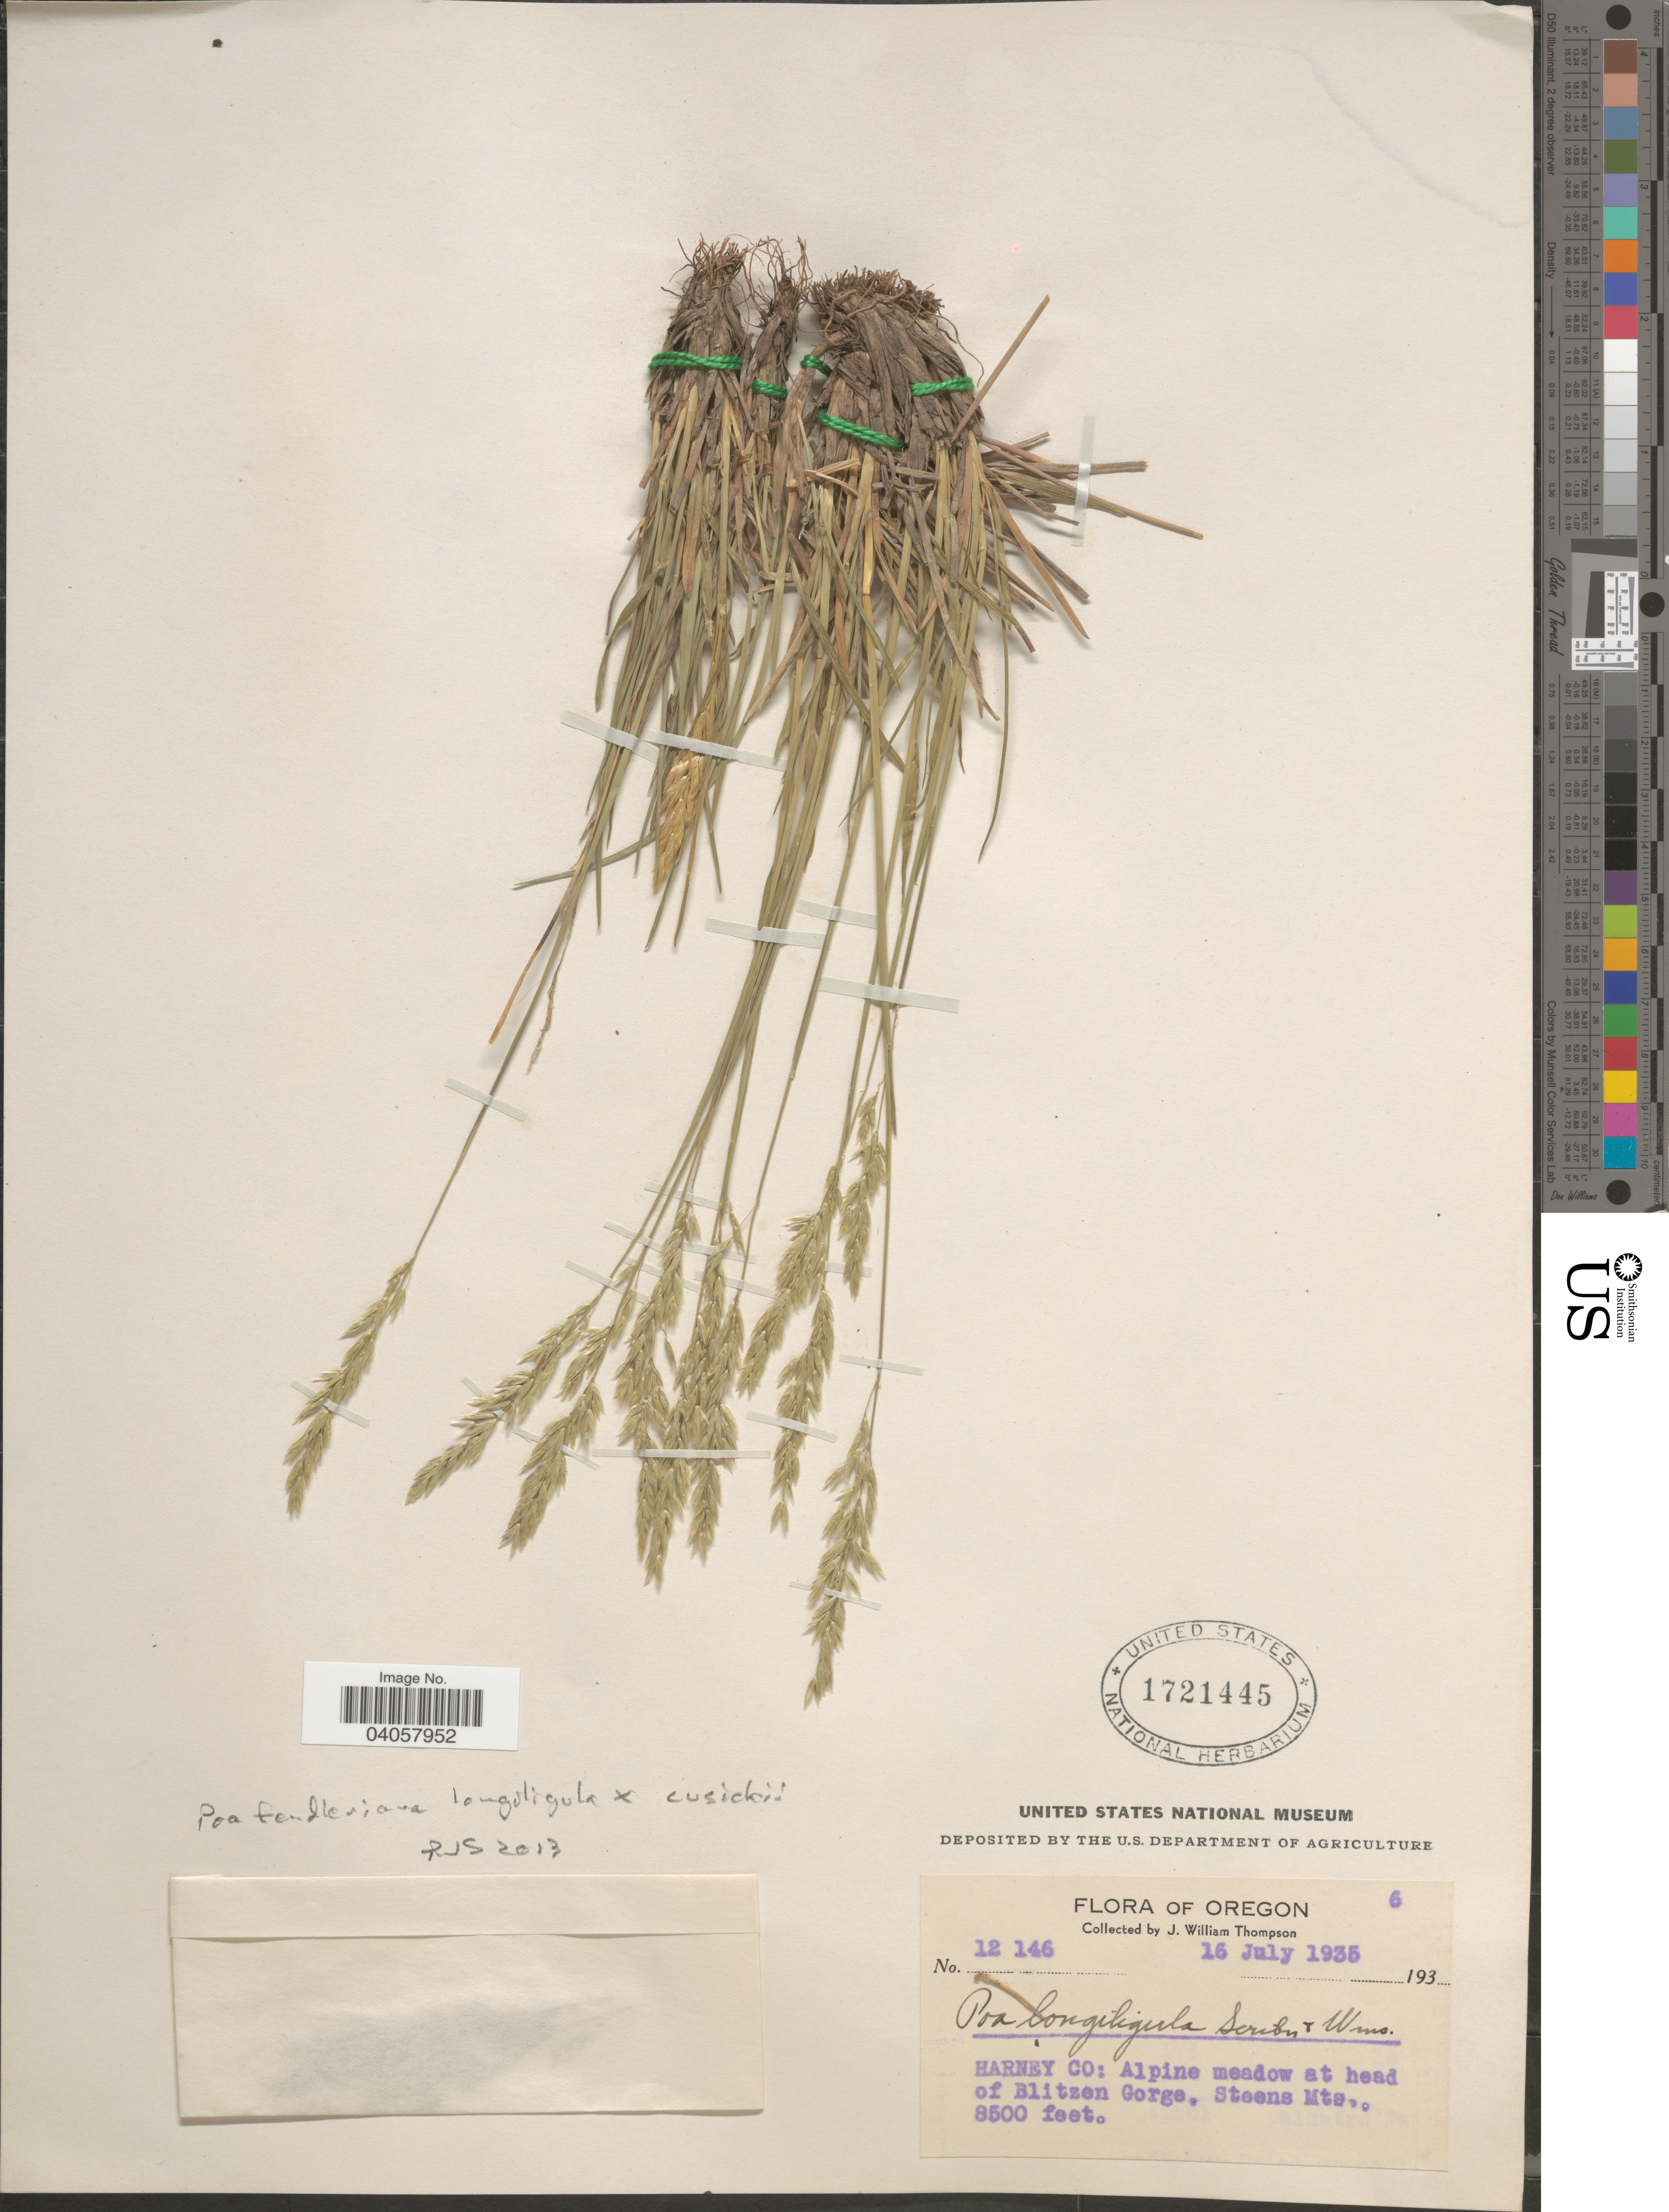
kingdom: Plantae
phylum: Tracheophyta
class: Liliopsida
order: Poales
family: Poaceae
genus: Poa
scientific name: Poa fendleriana subsp. longiligula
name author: (Scribn. & T.A. Williams) Soreng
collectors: J. W. Thompson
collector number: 12146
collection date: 1935-07-16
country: United States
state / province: Oregon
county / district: Harney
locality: Harney Co:Alpine meadow at head of Blitzen Gorge, Steens Mts.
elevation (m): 2591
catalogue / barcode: US 1721445